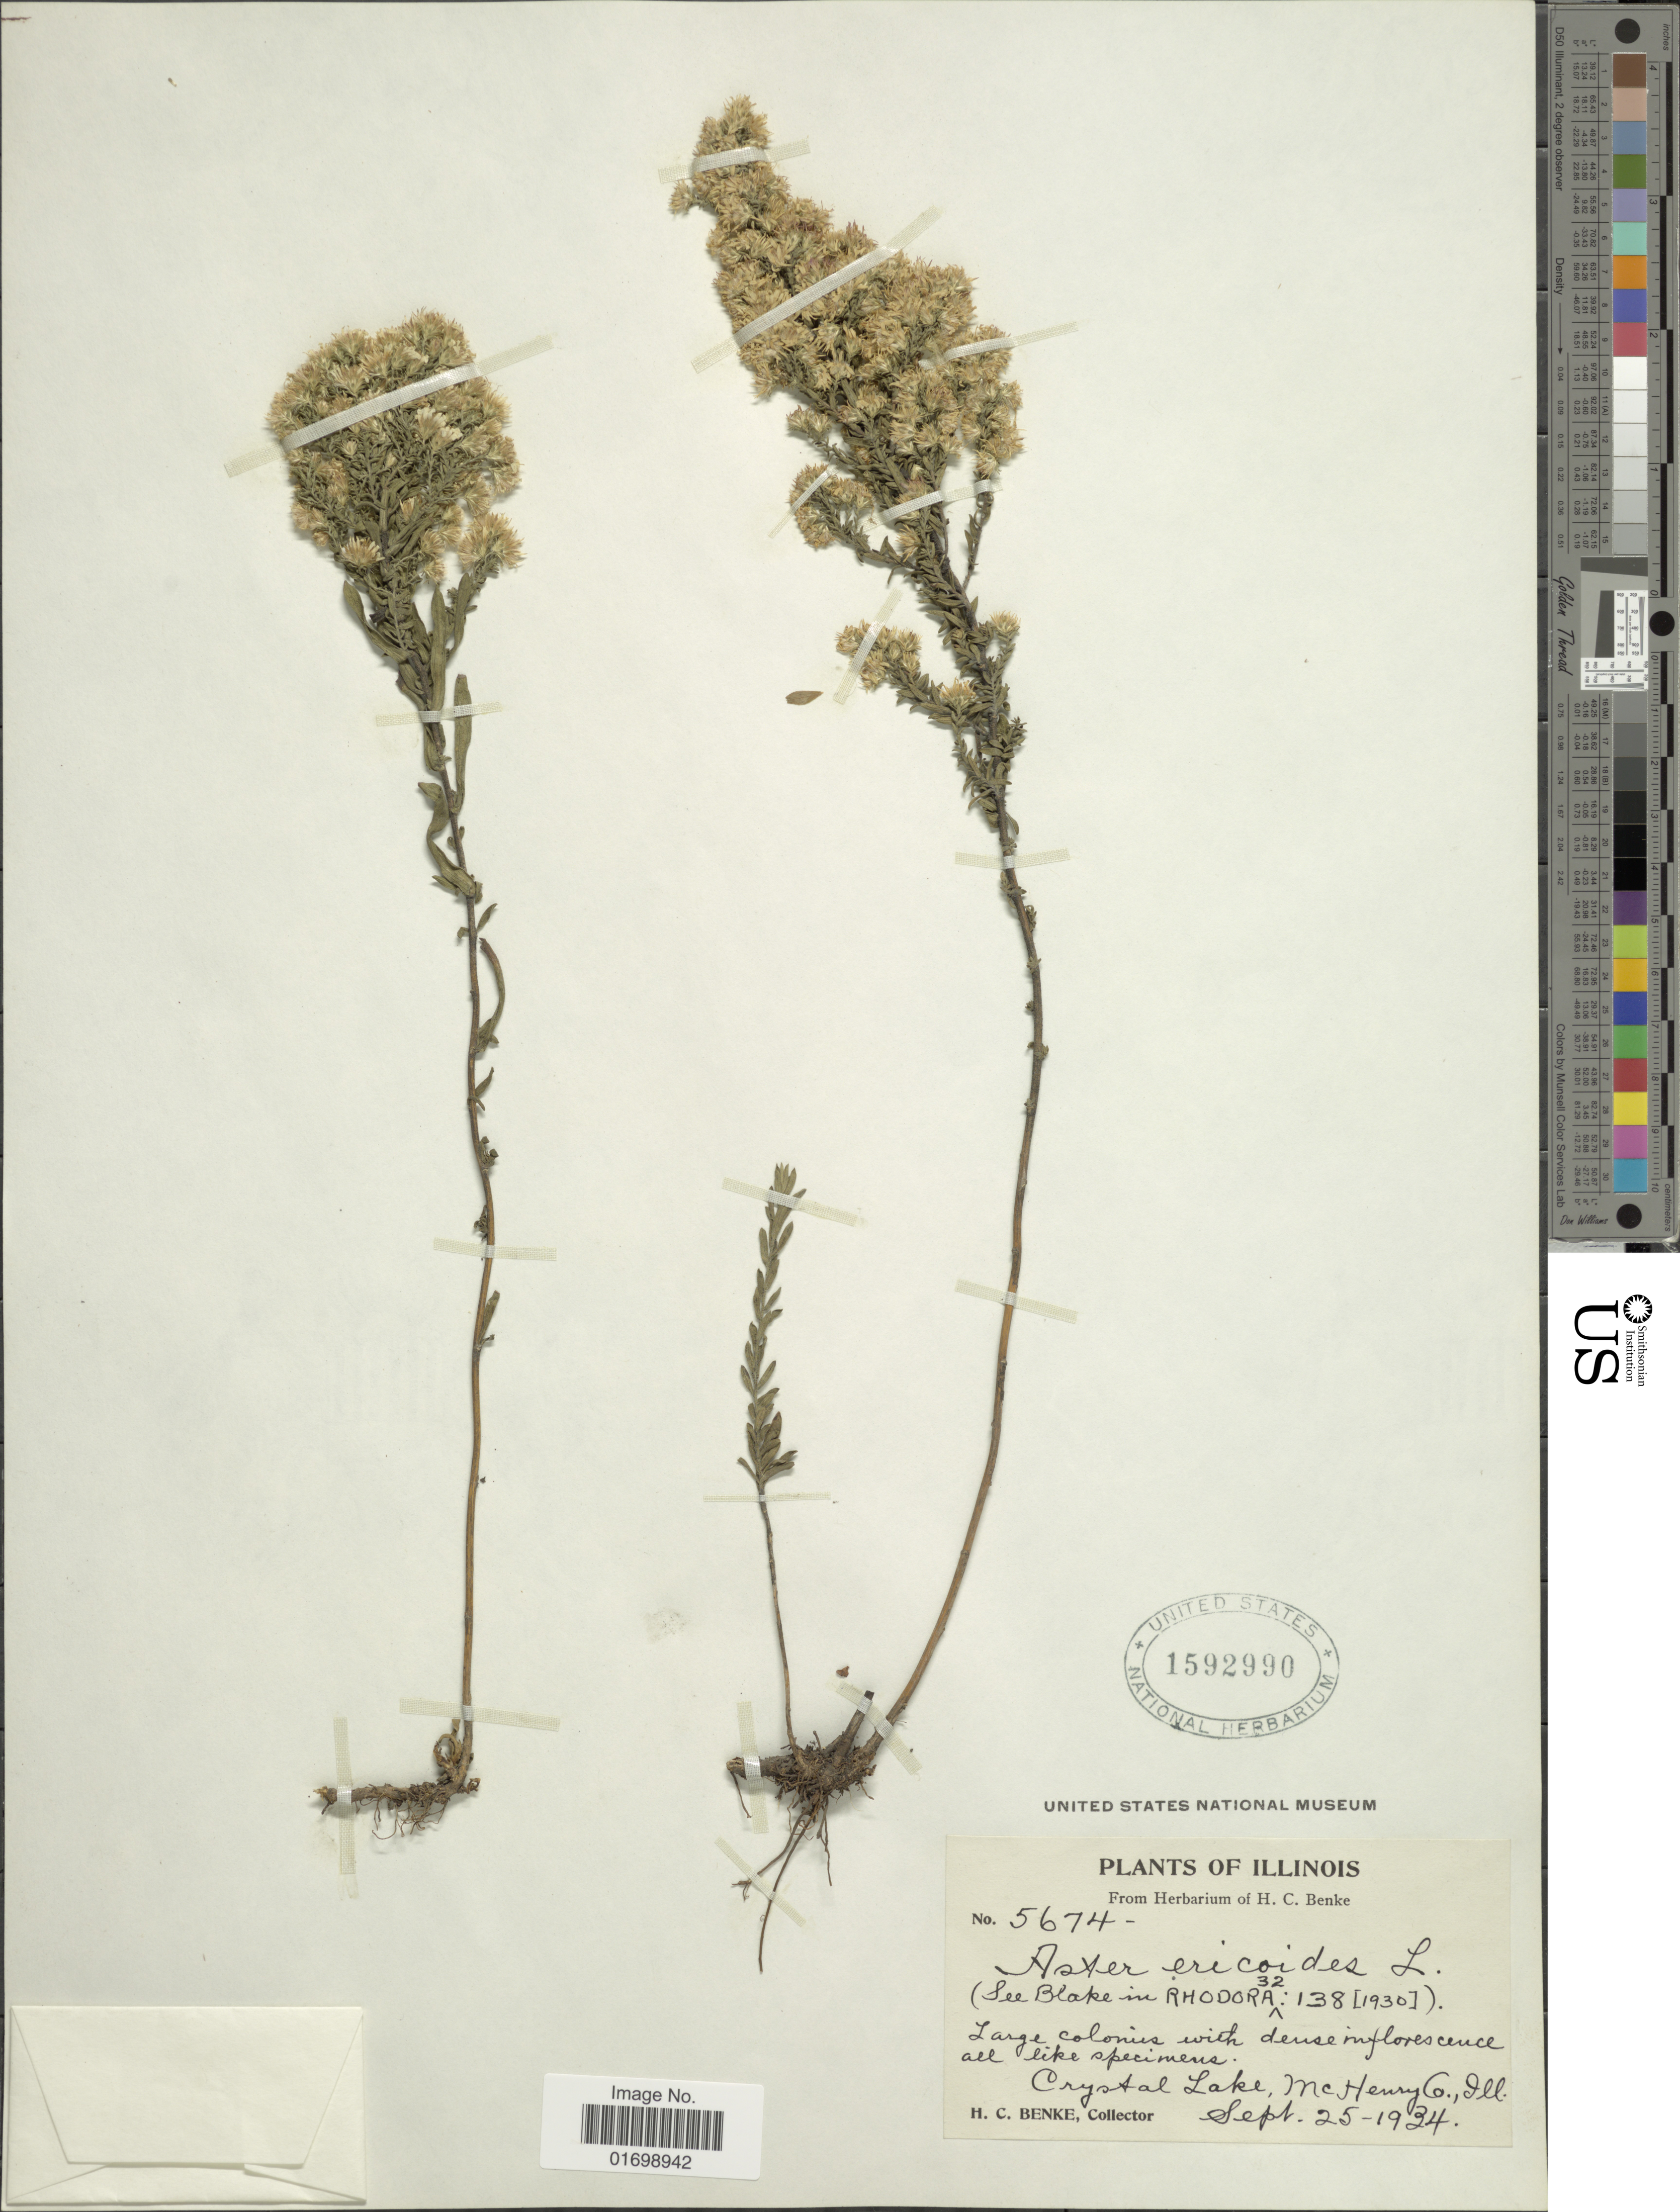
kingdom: Plantae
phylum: Tracheophyta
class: Magnoliopsida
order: Asterales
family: Asteraceae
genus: Symphyotrichum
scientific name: Symphyotrichum ericoides var. prostratum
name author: (Kuntze) G.L. Nesom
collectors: H. Benke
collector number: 5674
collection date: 1934-09-25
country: United States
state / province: Illinois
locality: Crystal Lake, McHenry Co.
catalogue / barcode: US 1592990